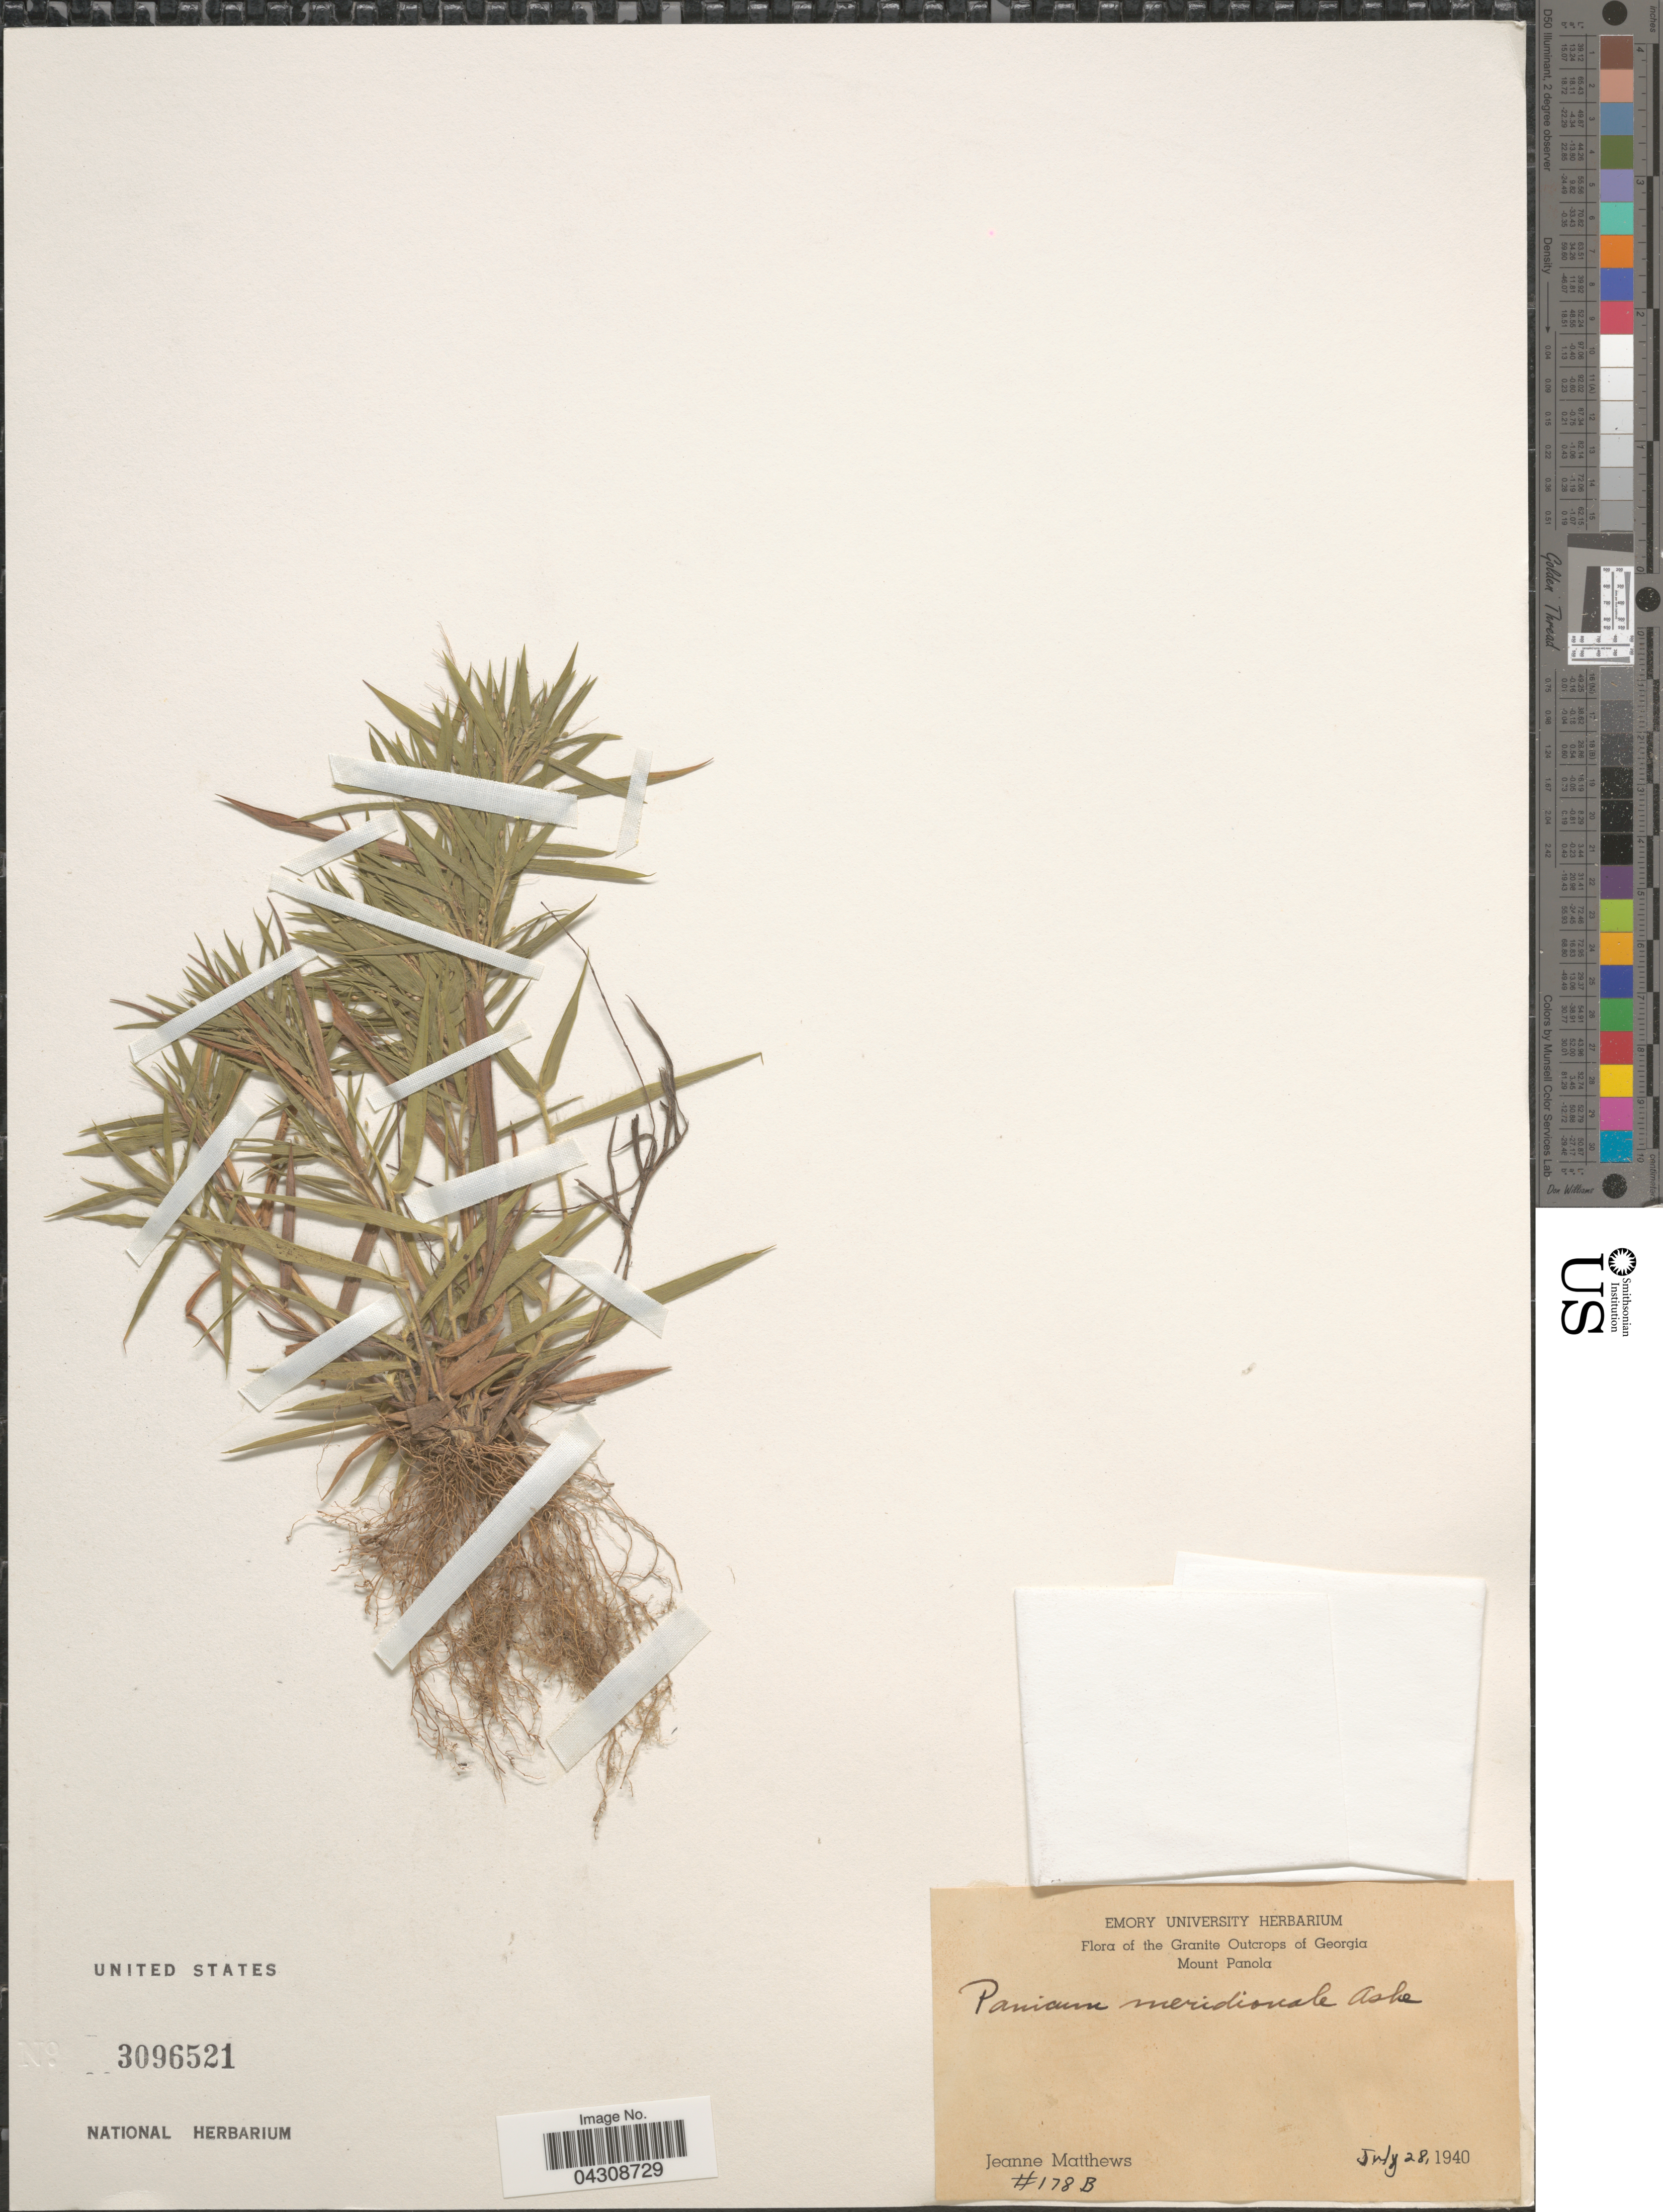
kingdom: Plantae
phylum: Tracheophyta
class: Liliopsida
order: Poales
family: Poaceae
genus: Dichanthelium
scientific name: Dichanthelium acuminatum var. acuminatum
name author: (Sw.) Gould & C.A. Clark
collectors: J. Matthews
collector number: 178B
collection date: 1940-07-28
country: United States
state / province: Georgia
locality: Granite Outcrops of Georgia. Mount Panola.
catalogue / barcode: US 3096521